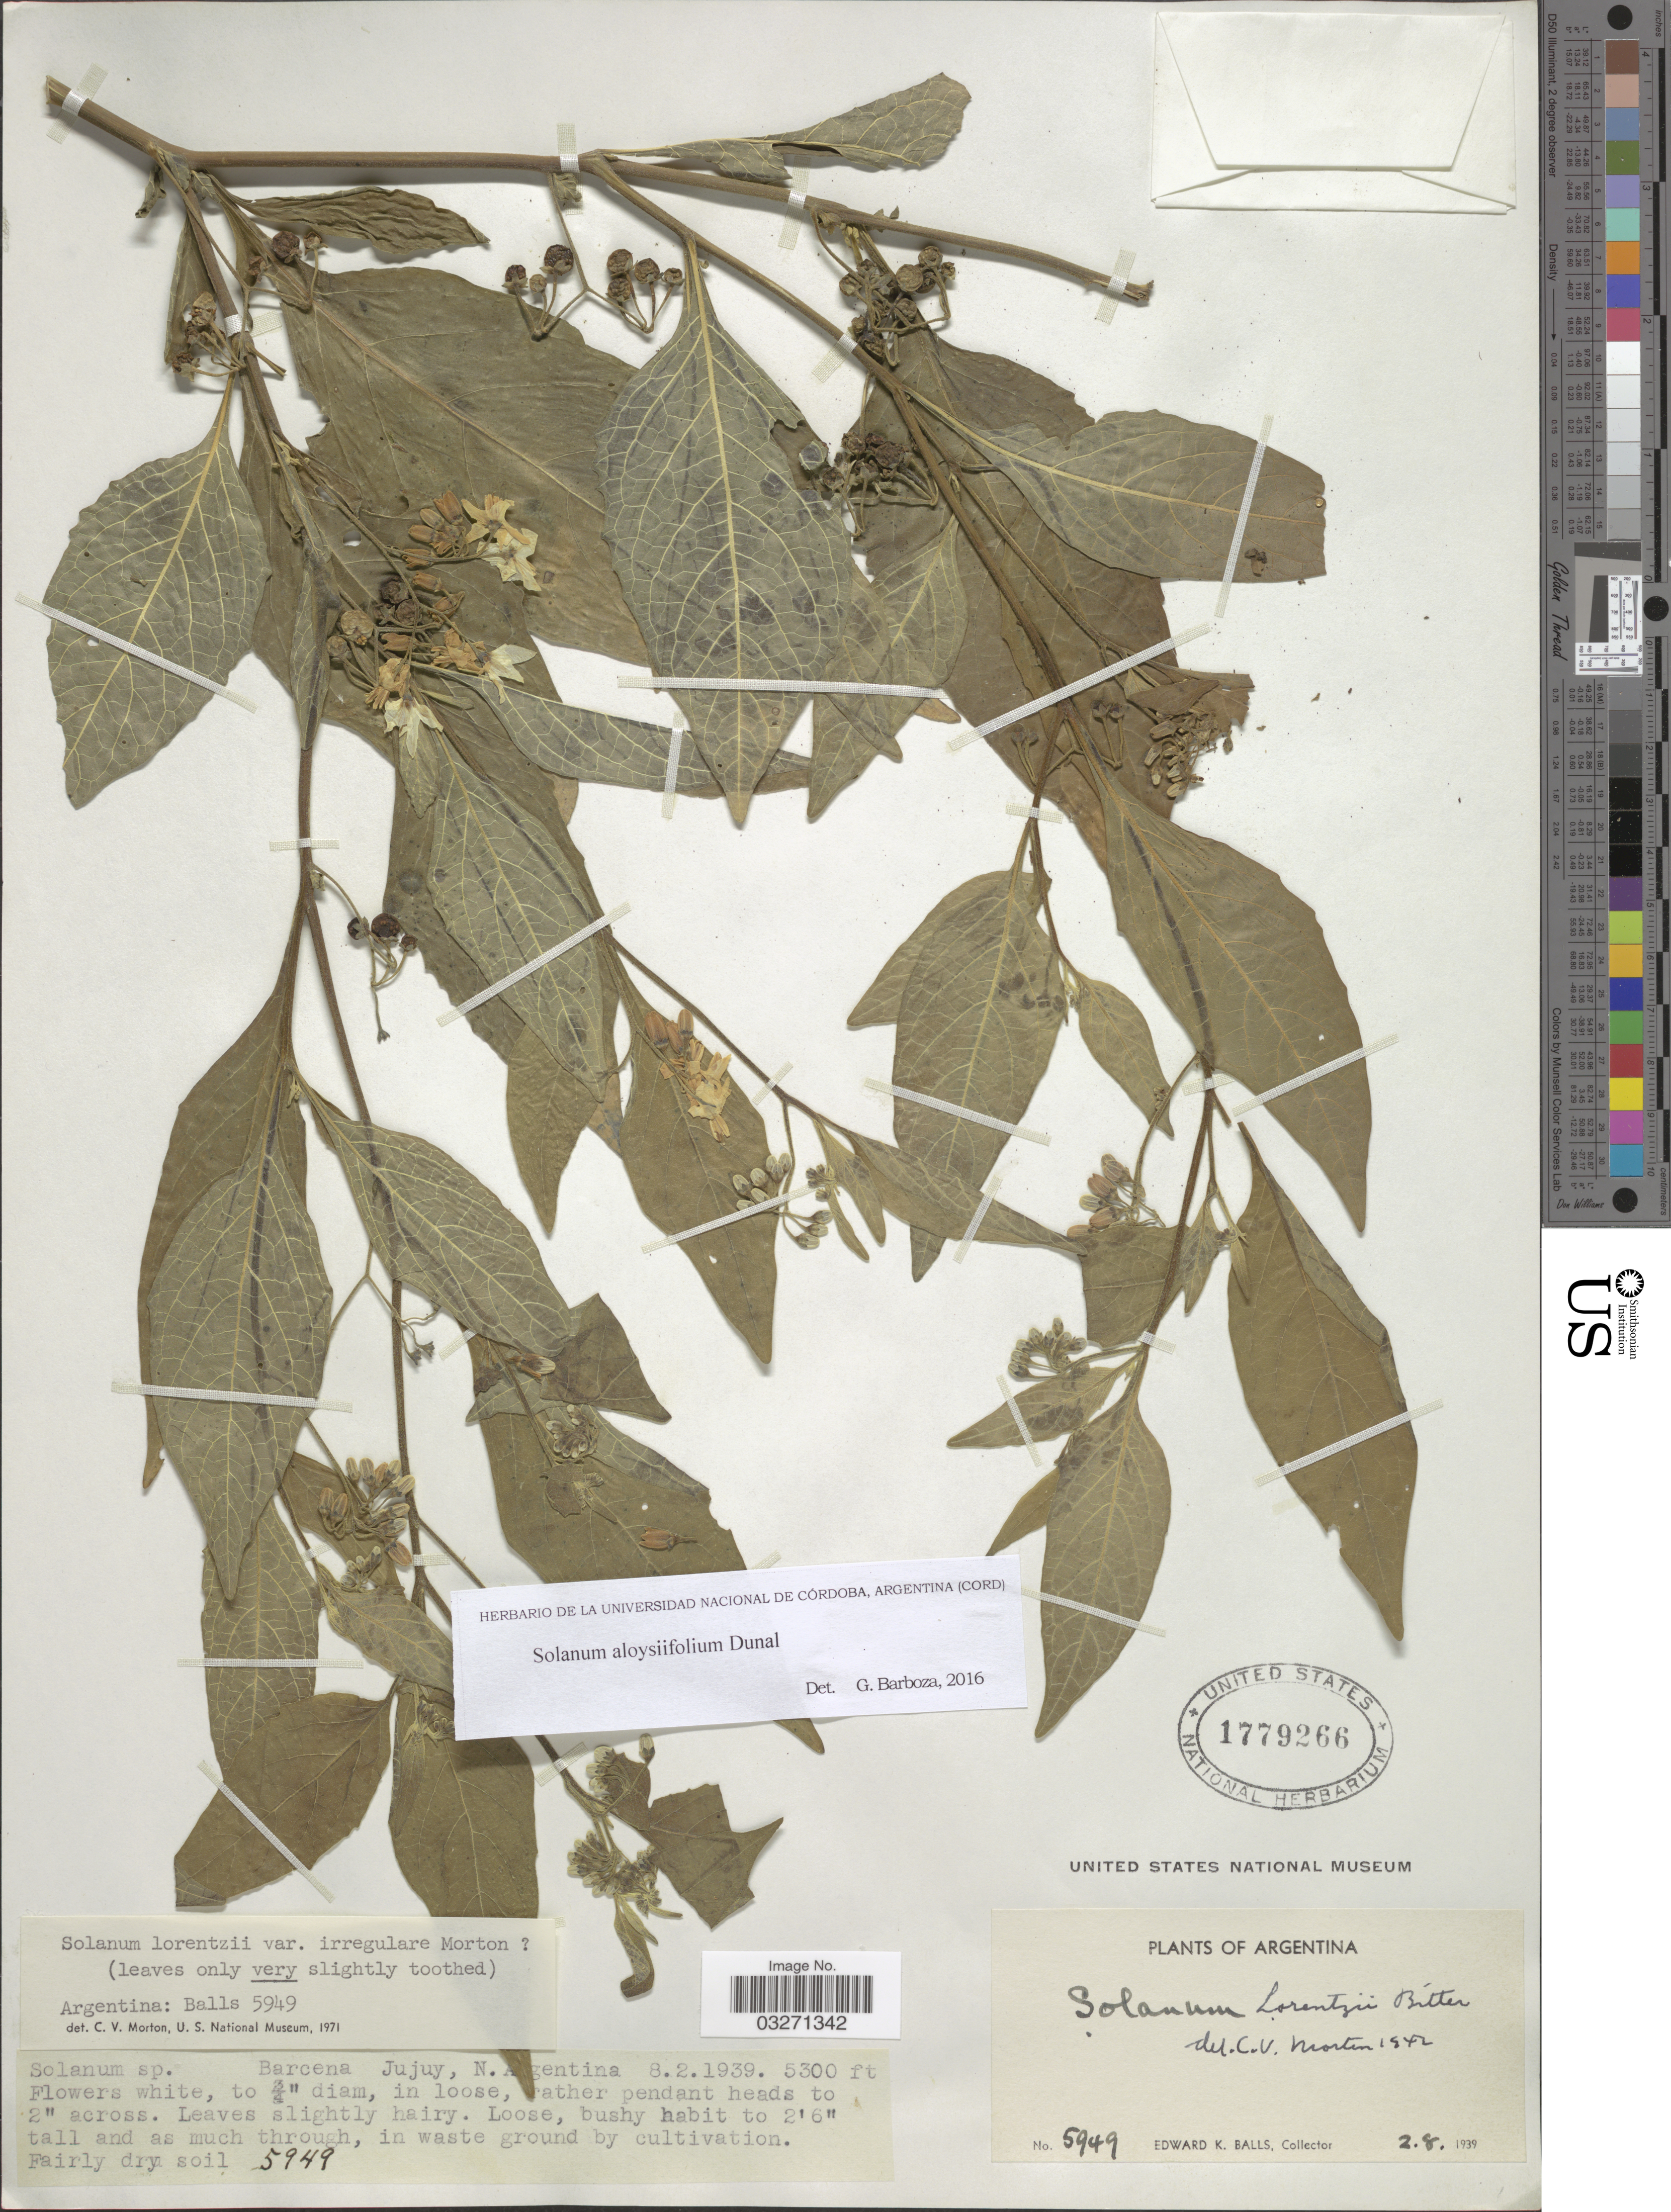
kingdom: Plantae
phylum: Tracheophyta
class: Magnoliopsida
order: Solanales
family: Solanaceae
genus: Solanum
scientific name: Solanum aloysiifolium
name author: Dunal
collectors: E. K. Balls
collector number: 5949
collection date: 1939-02-08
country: Argentina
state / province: Jujuy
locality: Barcena Jujuy, N. Argentina.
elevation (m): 1615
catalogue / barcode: US 1779266